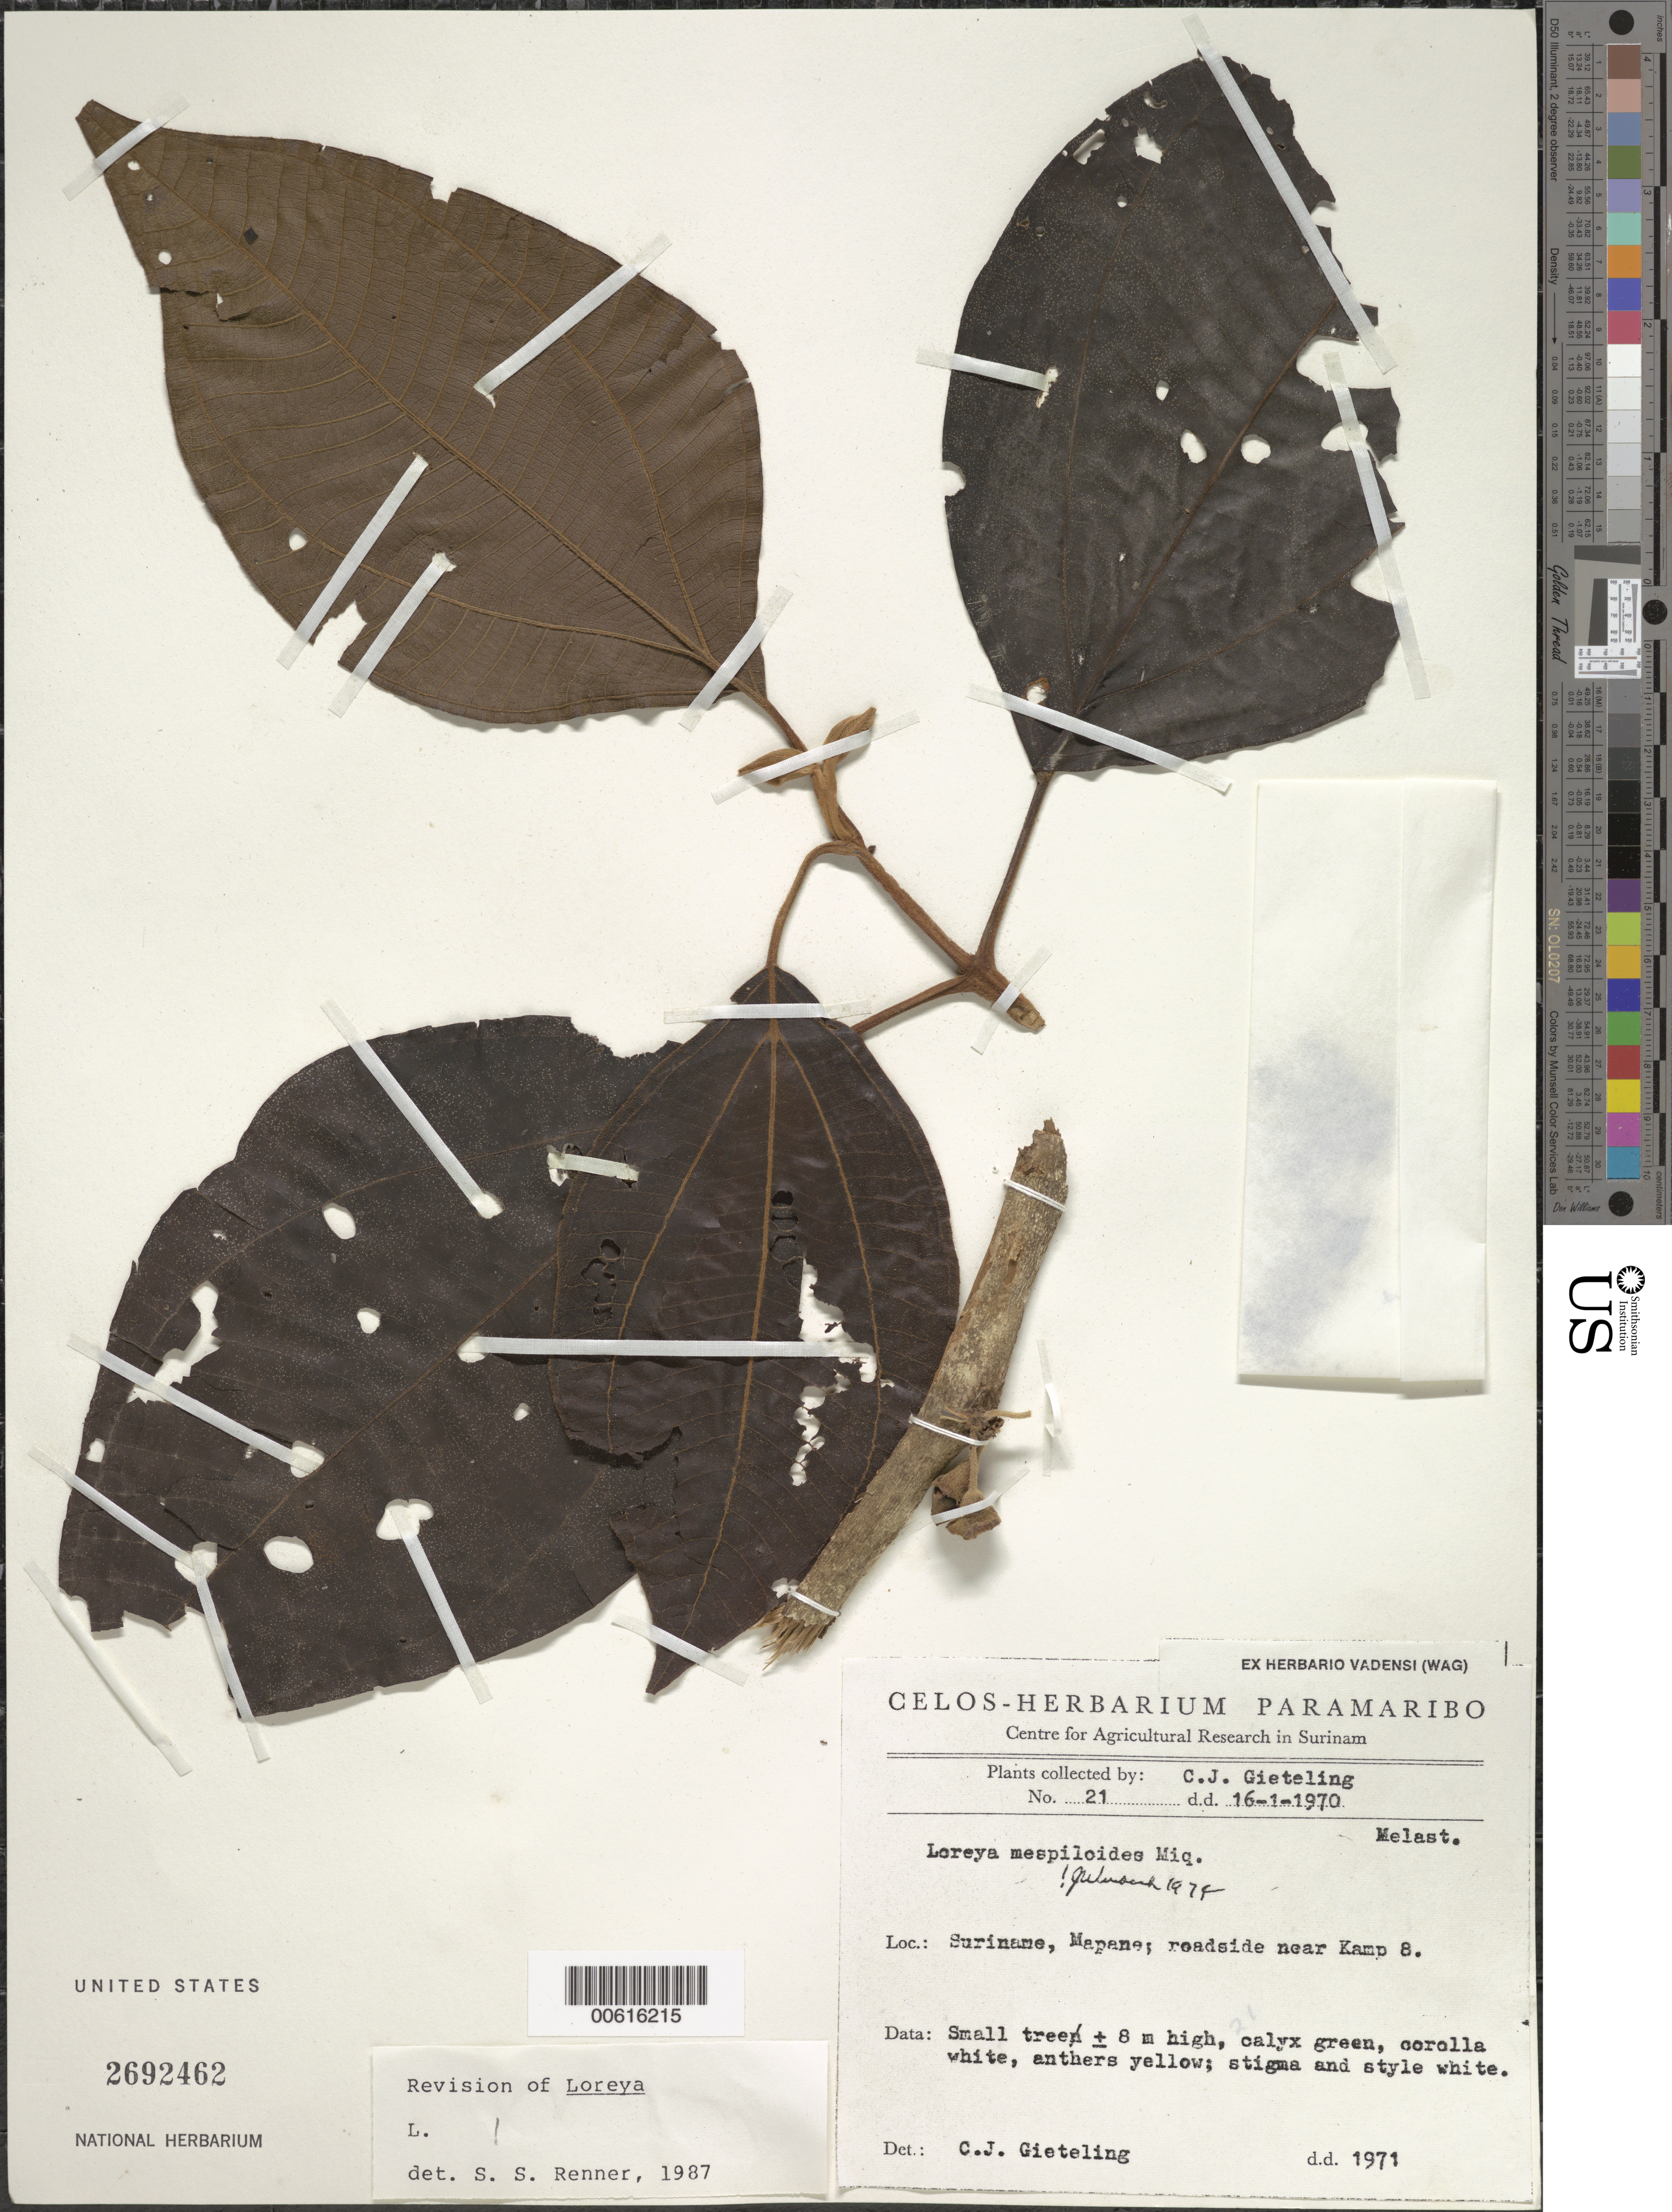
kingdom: Plantae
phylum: Tracheophyta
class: Magnoliopsida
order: Myrtales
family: Melastomataceae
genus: Bellucia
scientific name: Bellucia mespiloides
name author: (Miq.) J.F. Macbr.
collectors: C. Gieteling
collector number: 21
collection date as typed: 16-Jan-70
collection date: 1970-01-16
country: Suriname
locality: Mapane Kreek area, Kamp 8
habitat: Roadside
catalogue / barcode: US 2692462